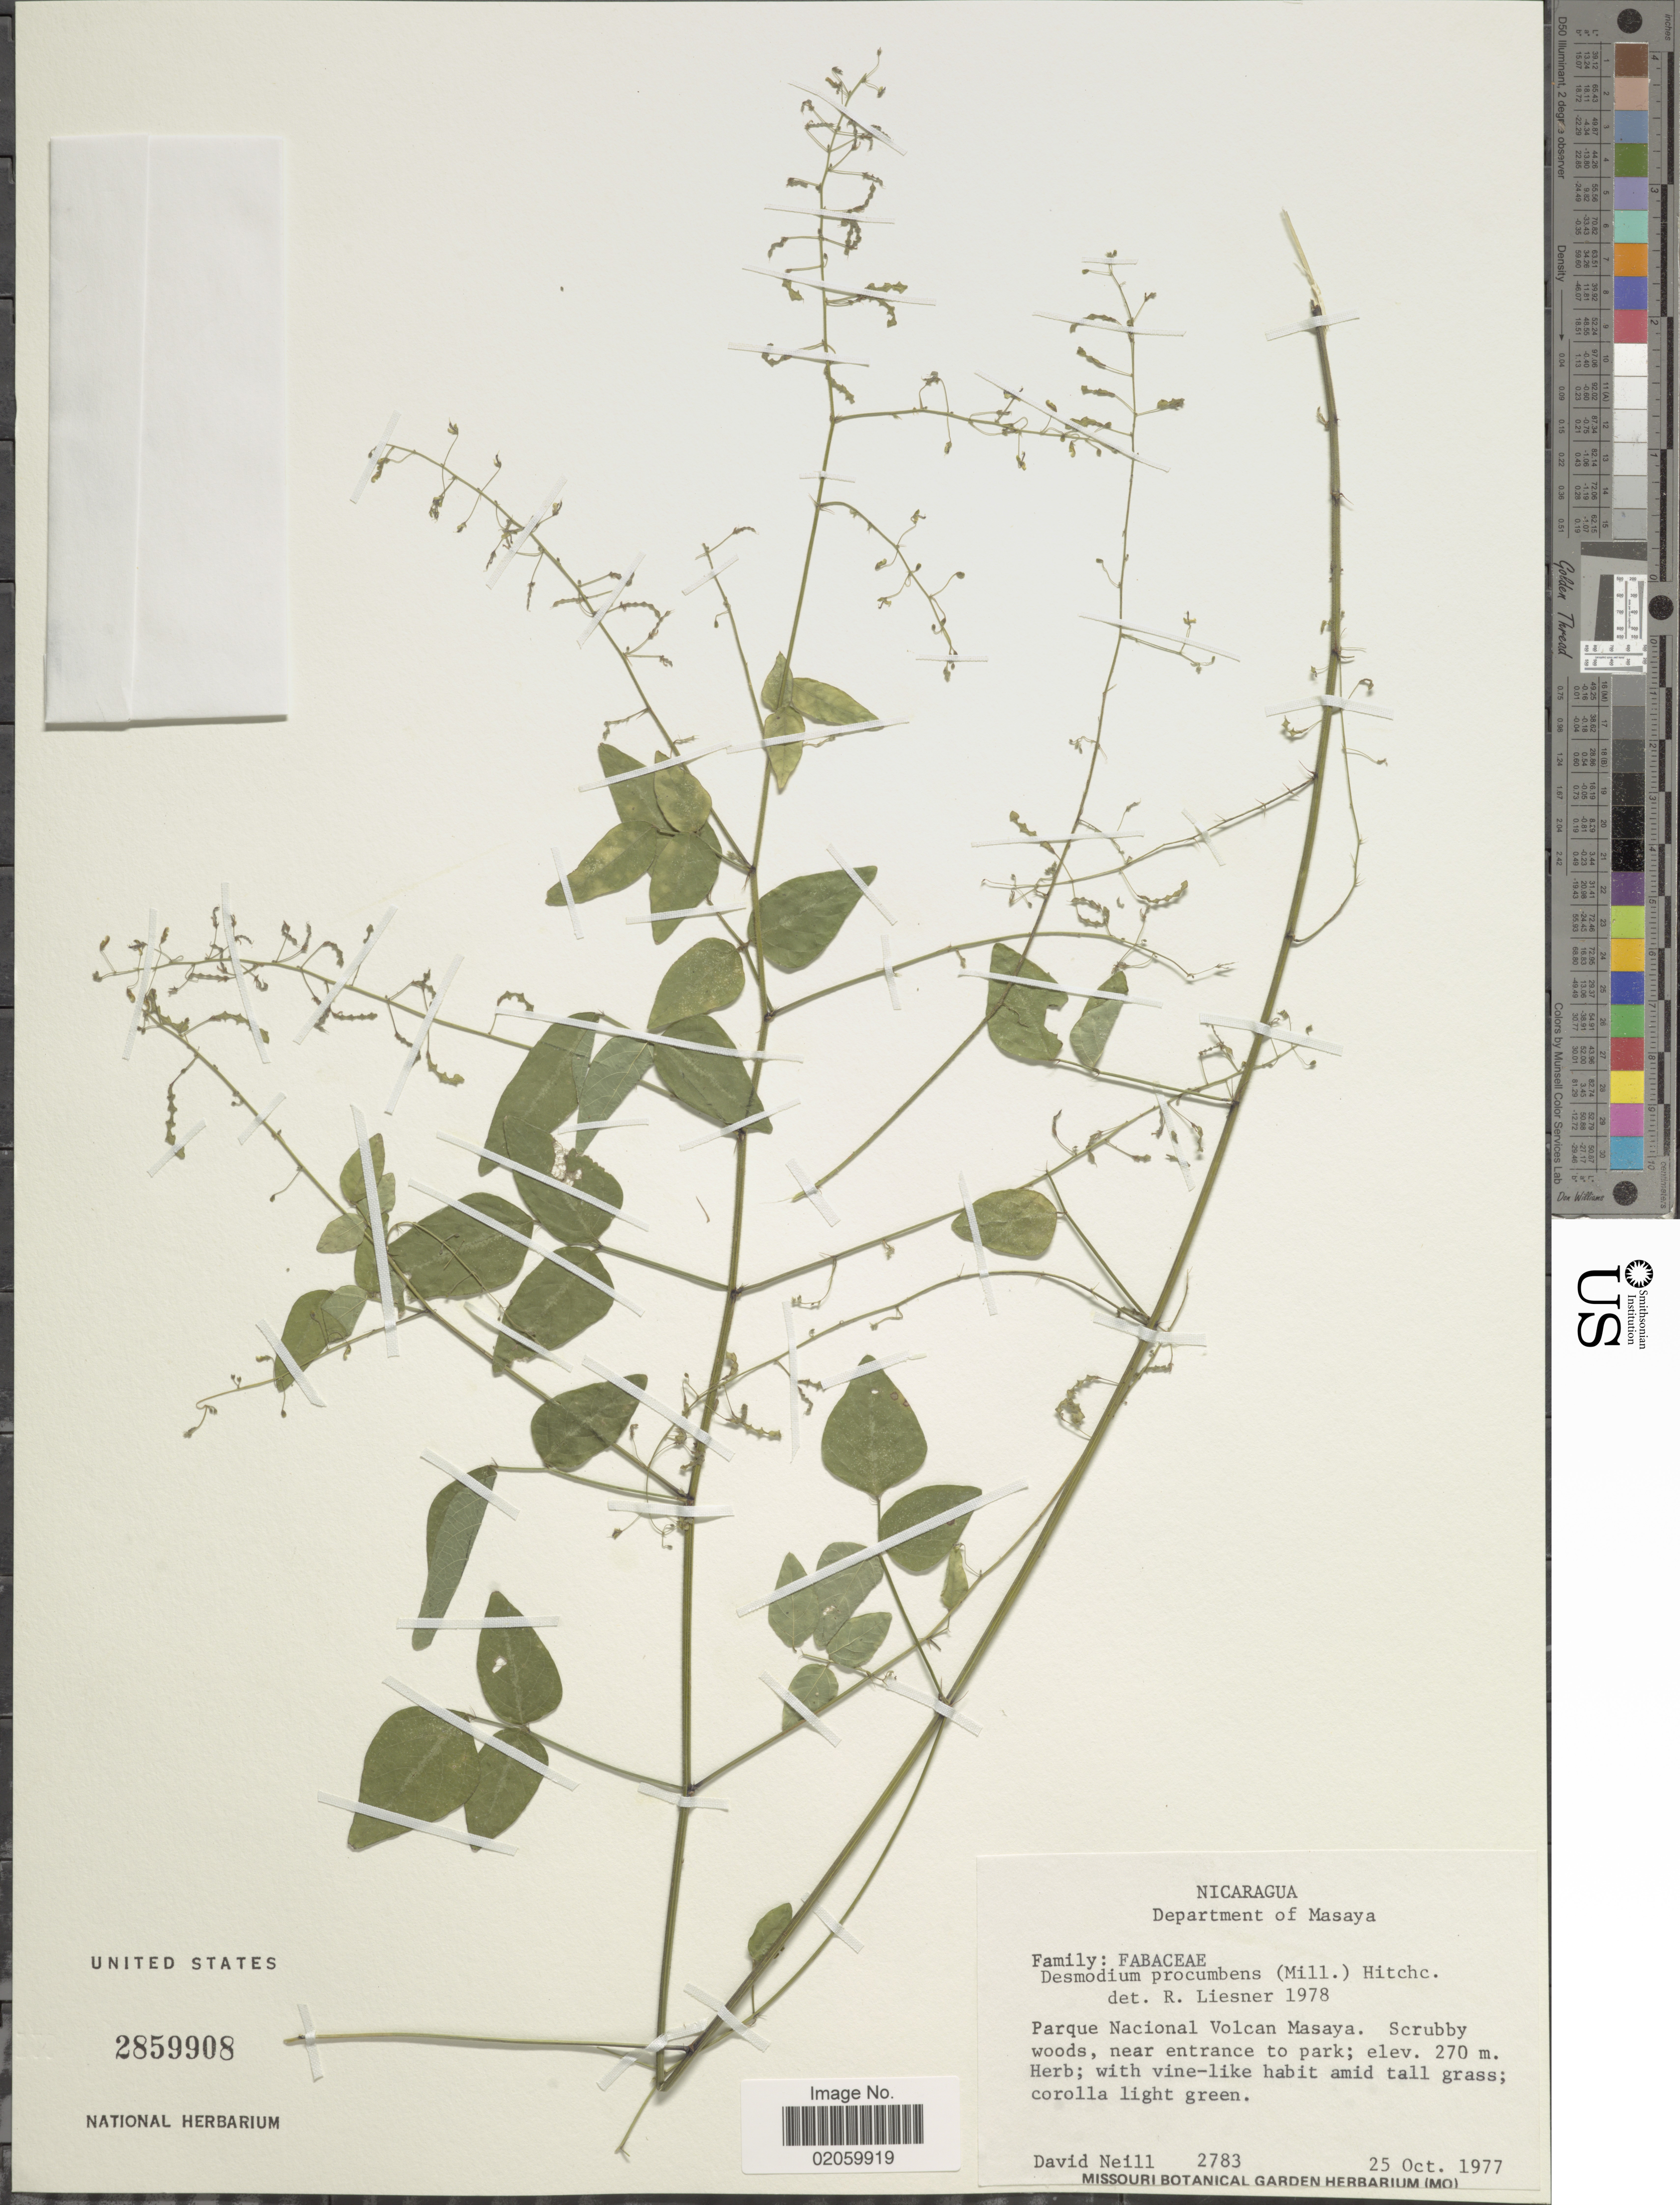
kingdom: Plantae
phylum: Tracheophyta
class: Magnoliopsida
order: Fabales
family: Fabaceae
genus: Desmodium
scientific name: Desmodium procumbens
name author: (Mill.) Hitchc.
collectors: D. Neill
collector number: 2783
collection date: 1977-10-25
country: Nicaragua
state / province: Masaya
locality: Parque Nacional Volcan Masaya. Near entrance to park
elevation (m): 270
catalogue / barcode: US 2859908